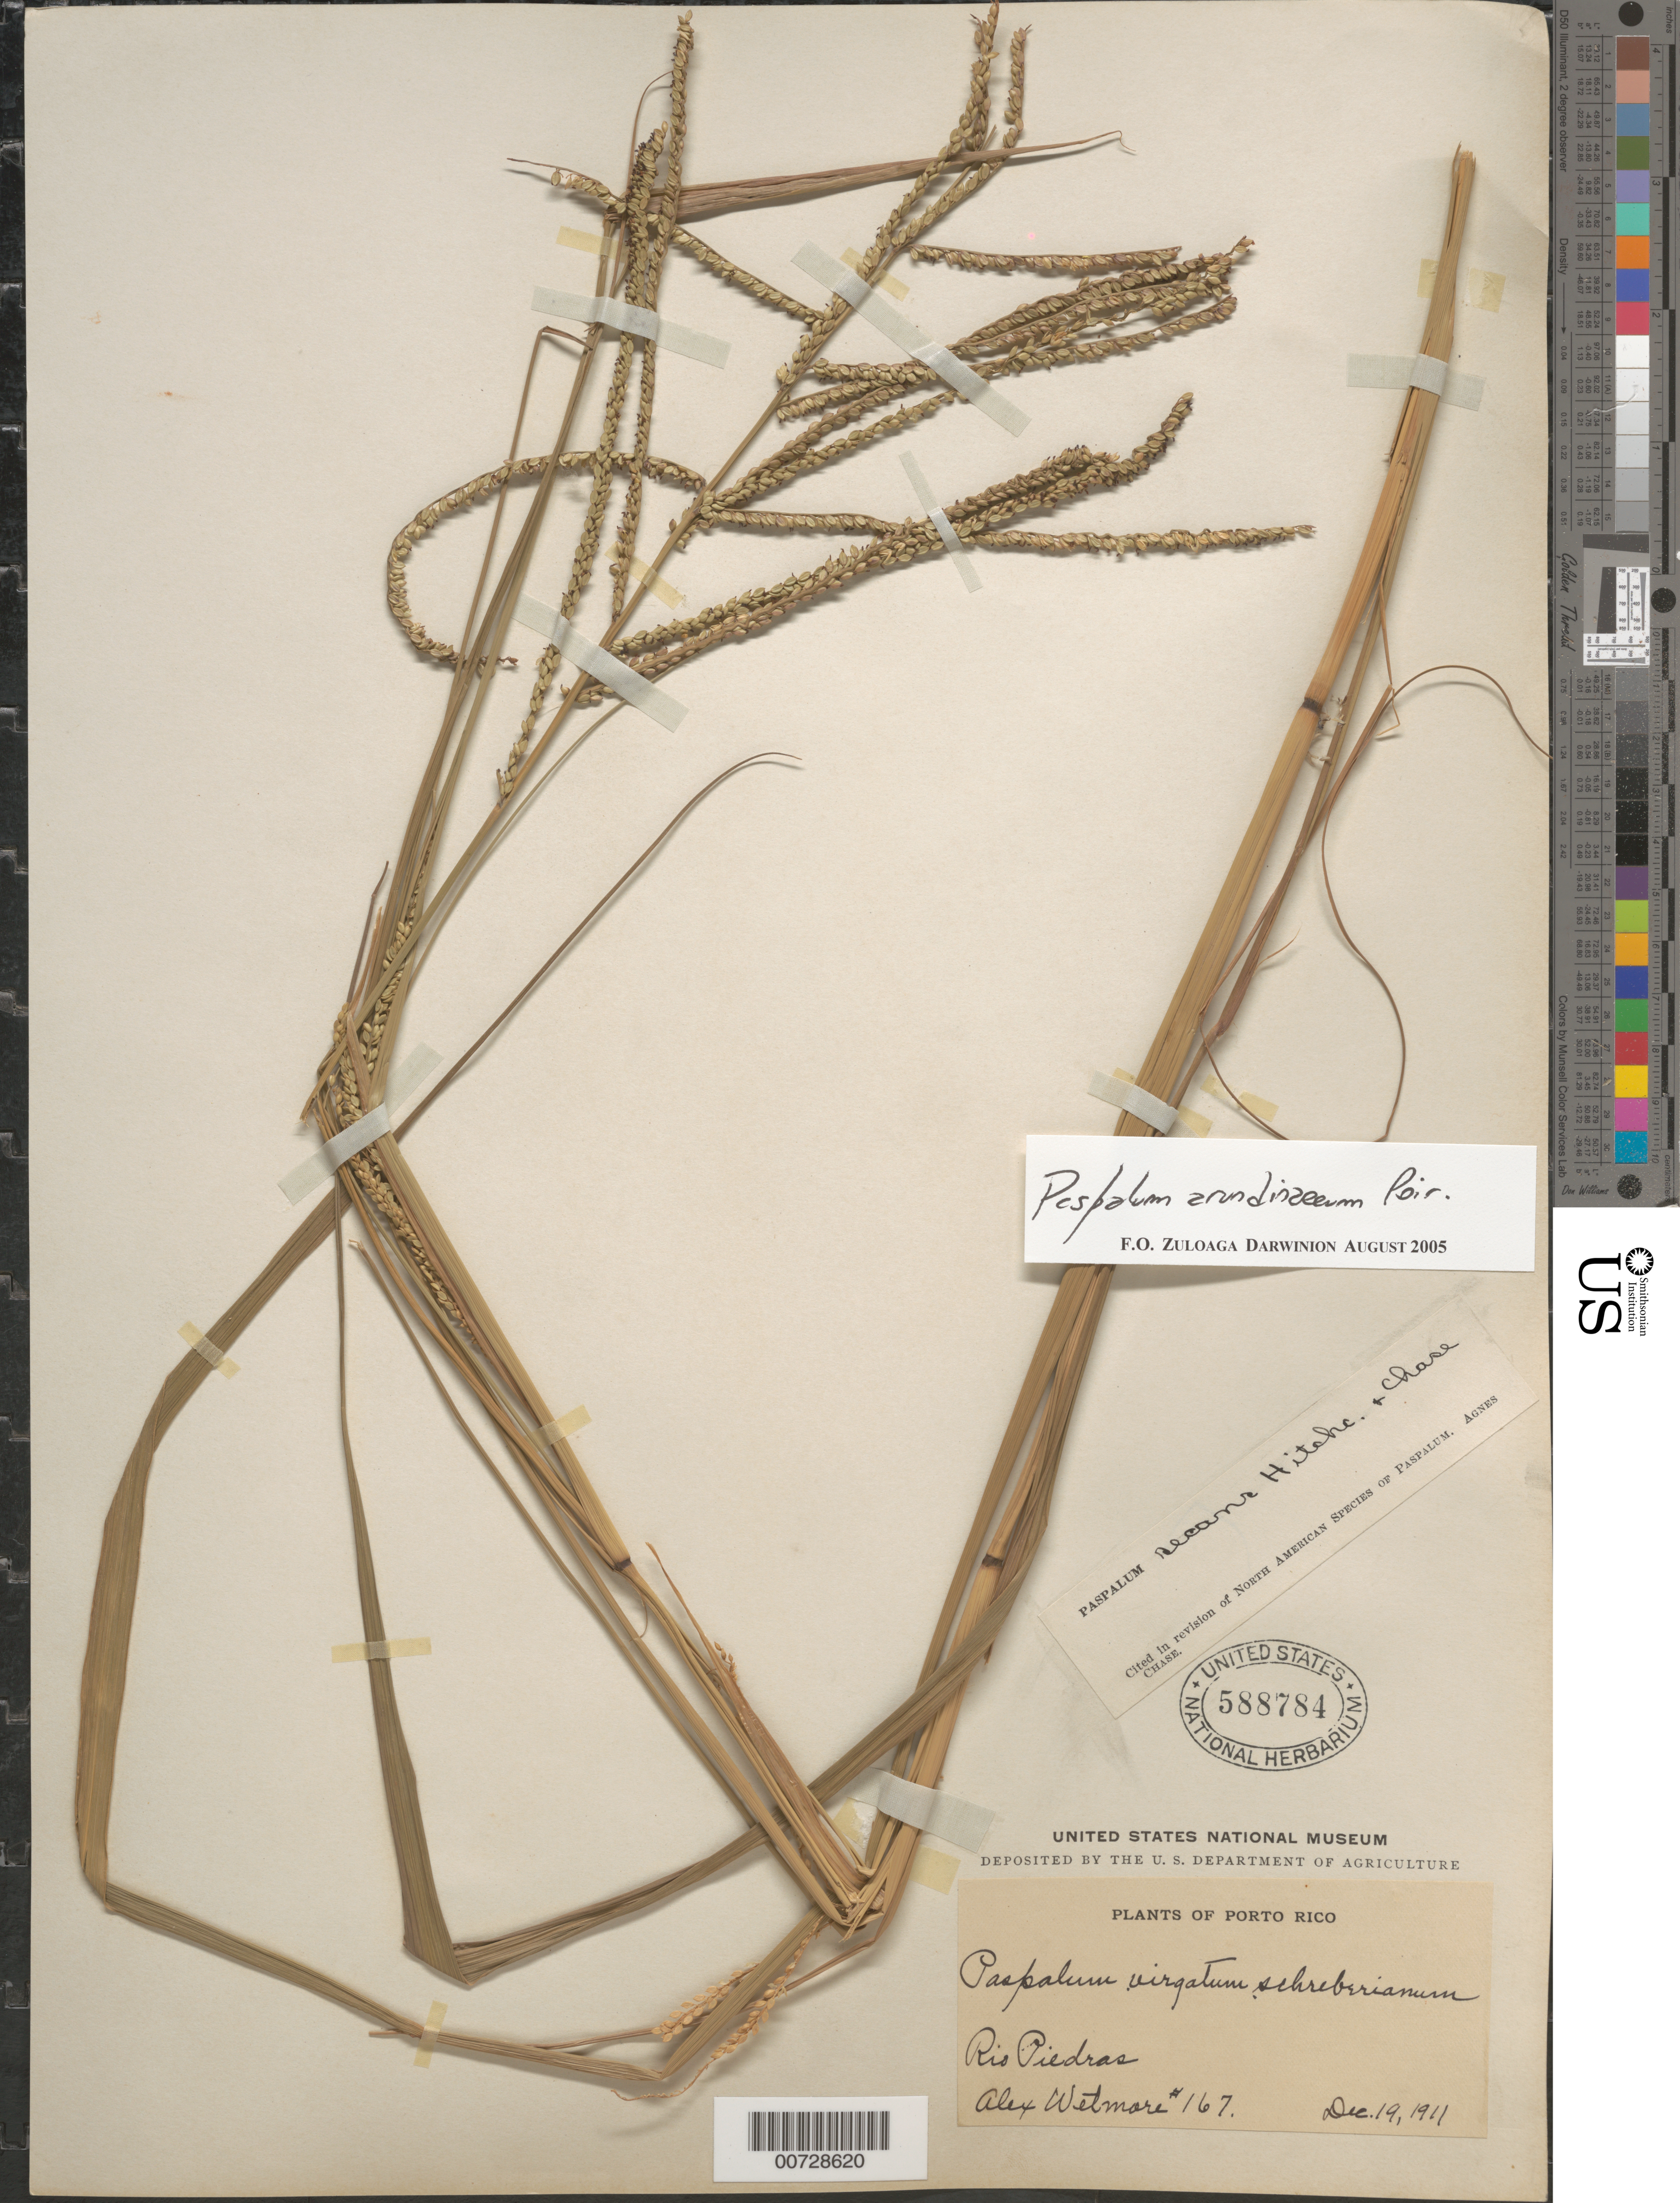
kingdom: Plantae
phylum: Tracheophyta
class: Liliopsida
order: Poales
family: Poaceae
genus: Paspalum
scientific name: Paspalum arundinaceum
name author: Poir.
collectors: A. Wetmore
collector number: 167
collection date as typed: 19 Dec 1911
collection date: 1911-12-19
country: Puerto Rico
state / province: San Juan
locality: Rio Piedras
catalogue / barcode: US 588784